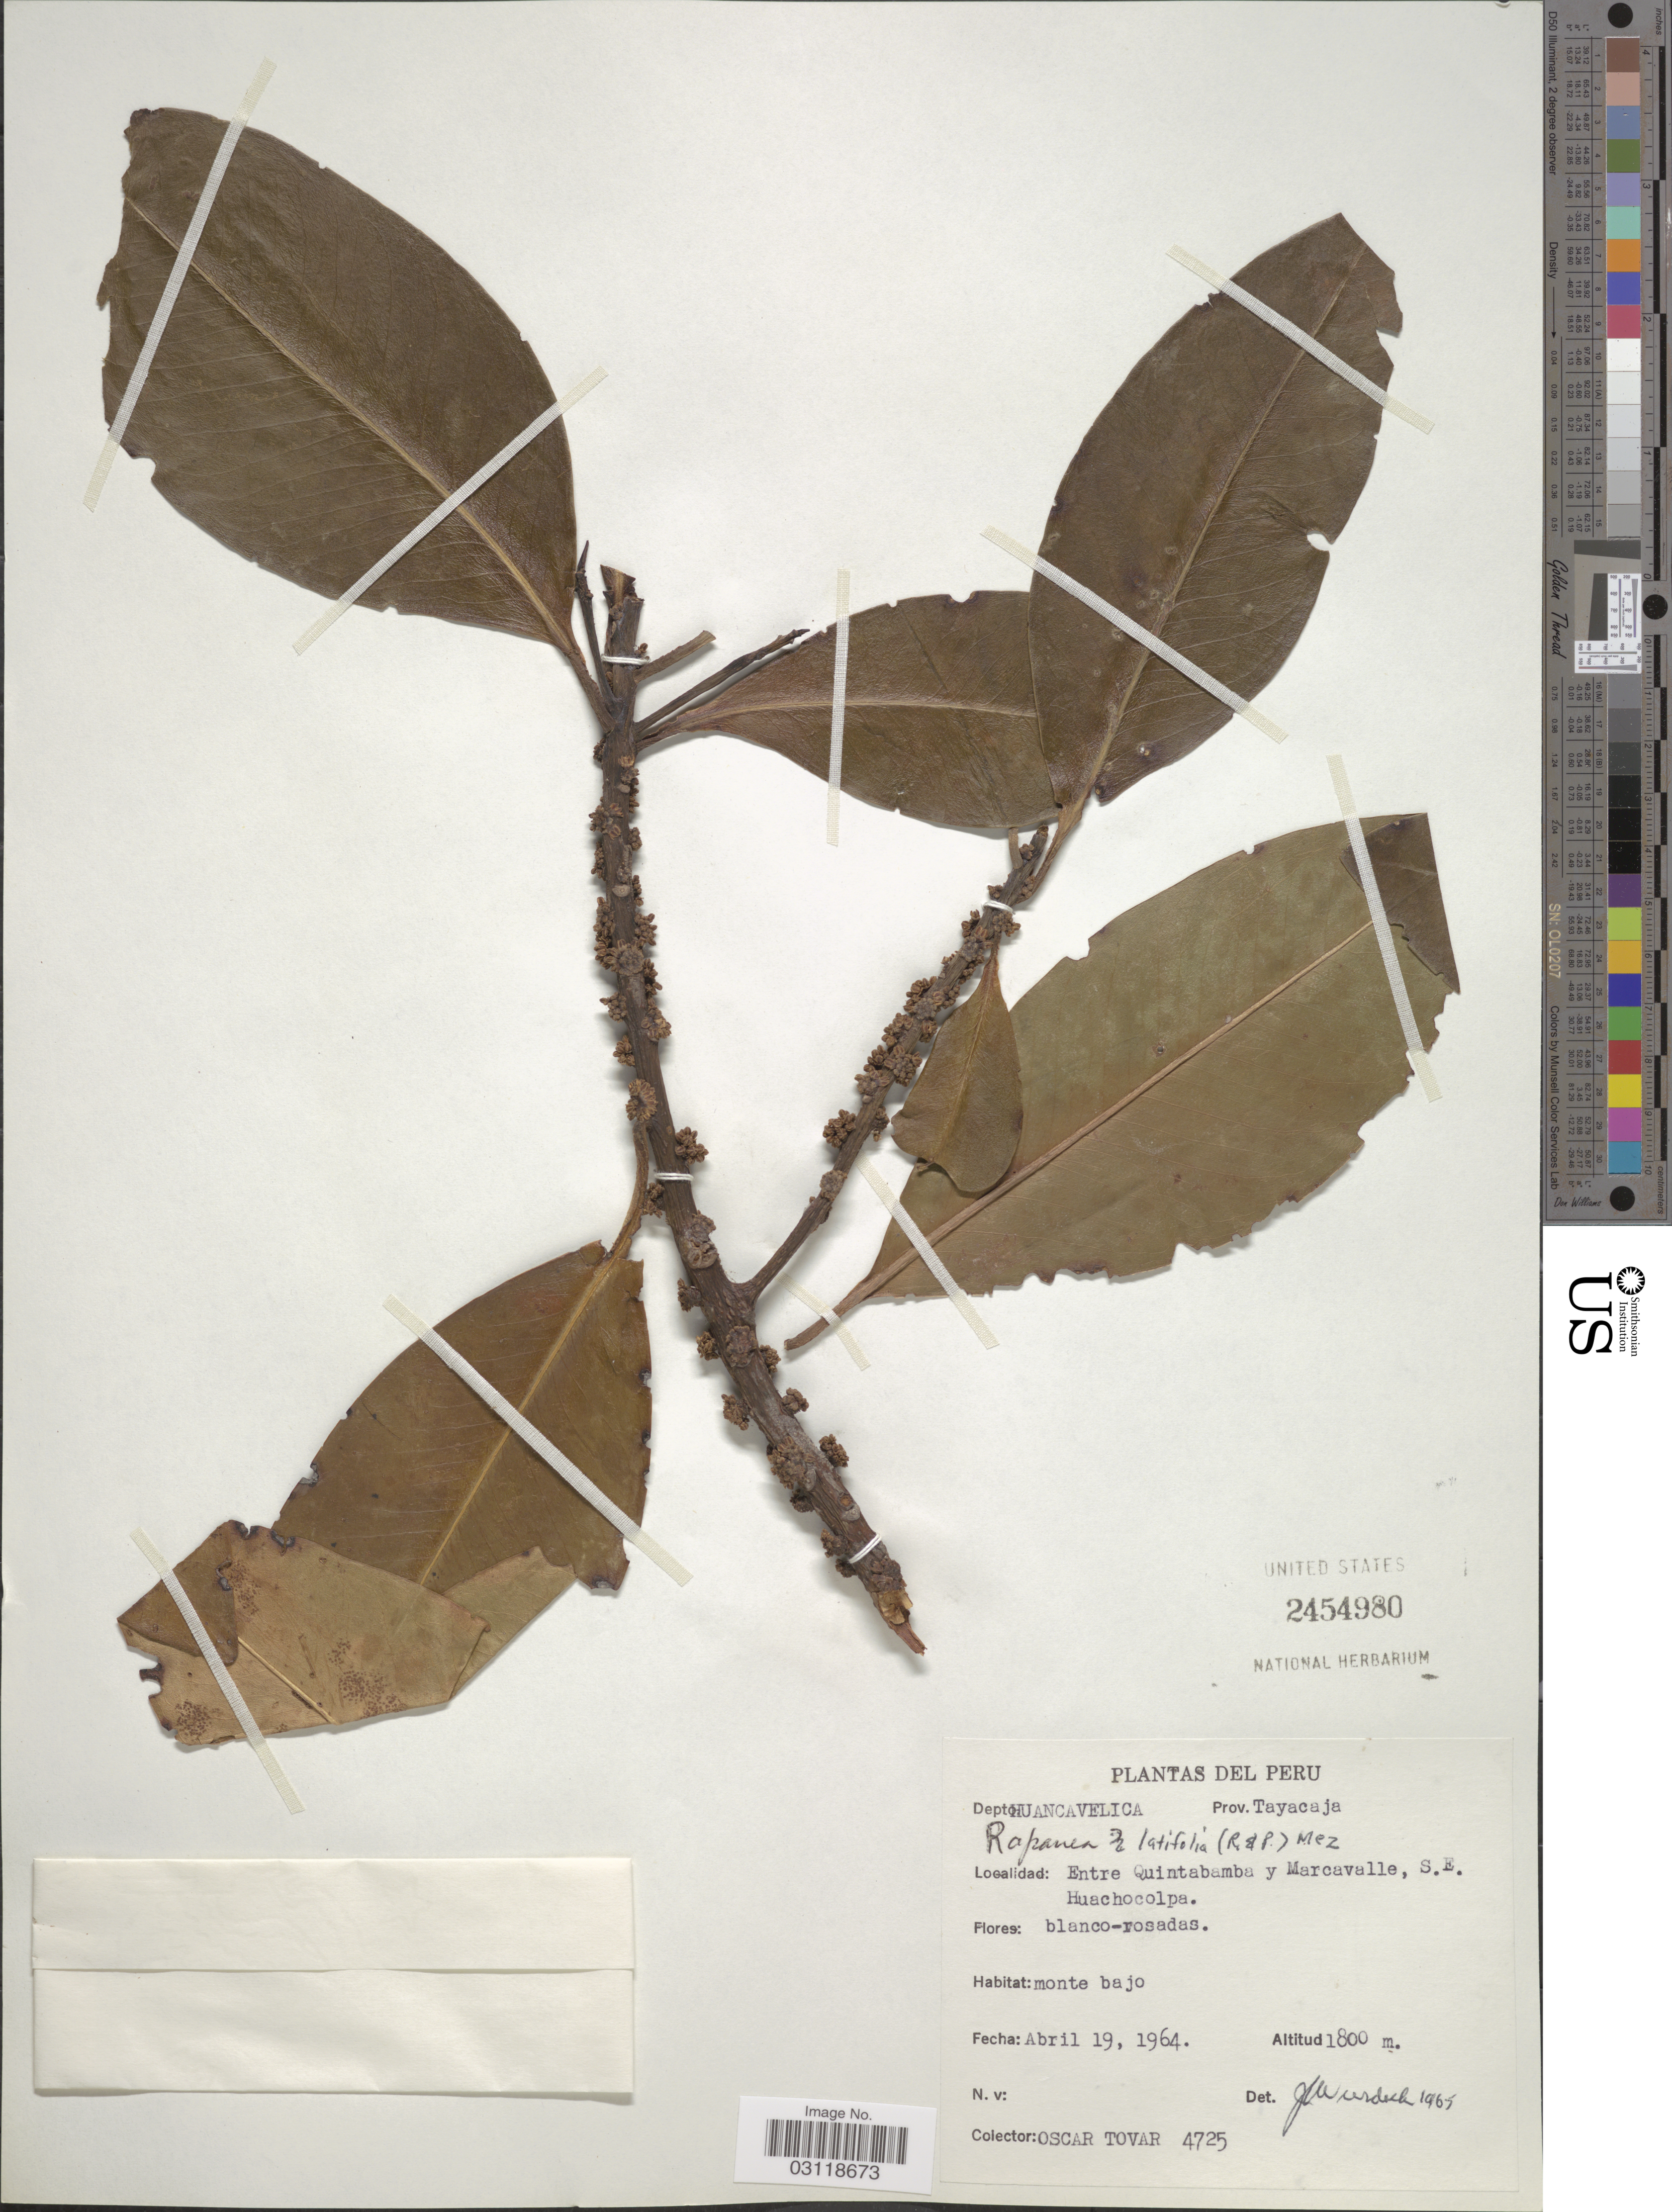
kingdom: Plantae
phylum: Tracheophyta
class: Magnoliopsida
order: Ericales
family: Primulaceae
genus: Rapanea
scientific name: Rapanea latifolia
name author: (Ruiz & Pav.) Mez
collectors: Ó. Tovar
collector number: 4725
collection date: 1964-04-19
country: Peru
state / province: Huancavelica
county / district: Tayacaja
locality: Depto Huancavelica. Prov. Tayacaja. Entre Quintabamba y Marcavalle, S.E. Huachocolpa.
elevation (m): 1800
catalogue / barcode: US 2454980